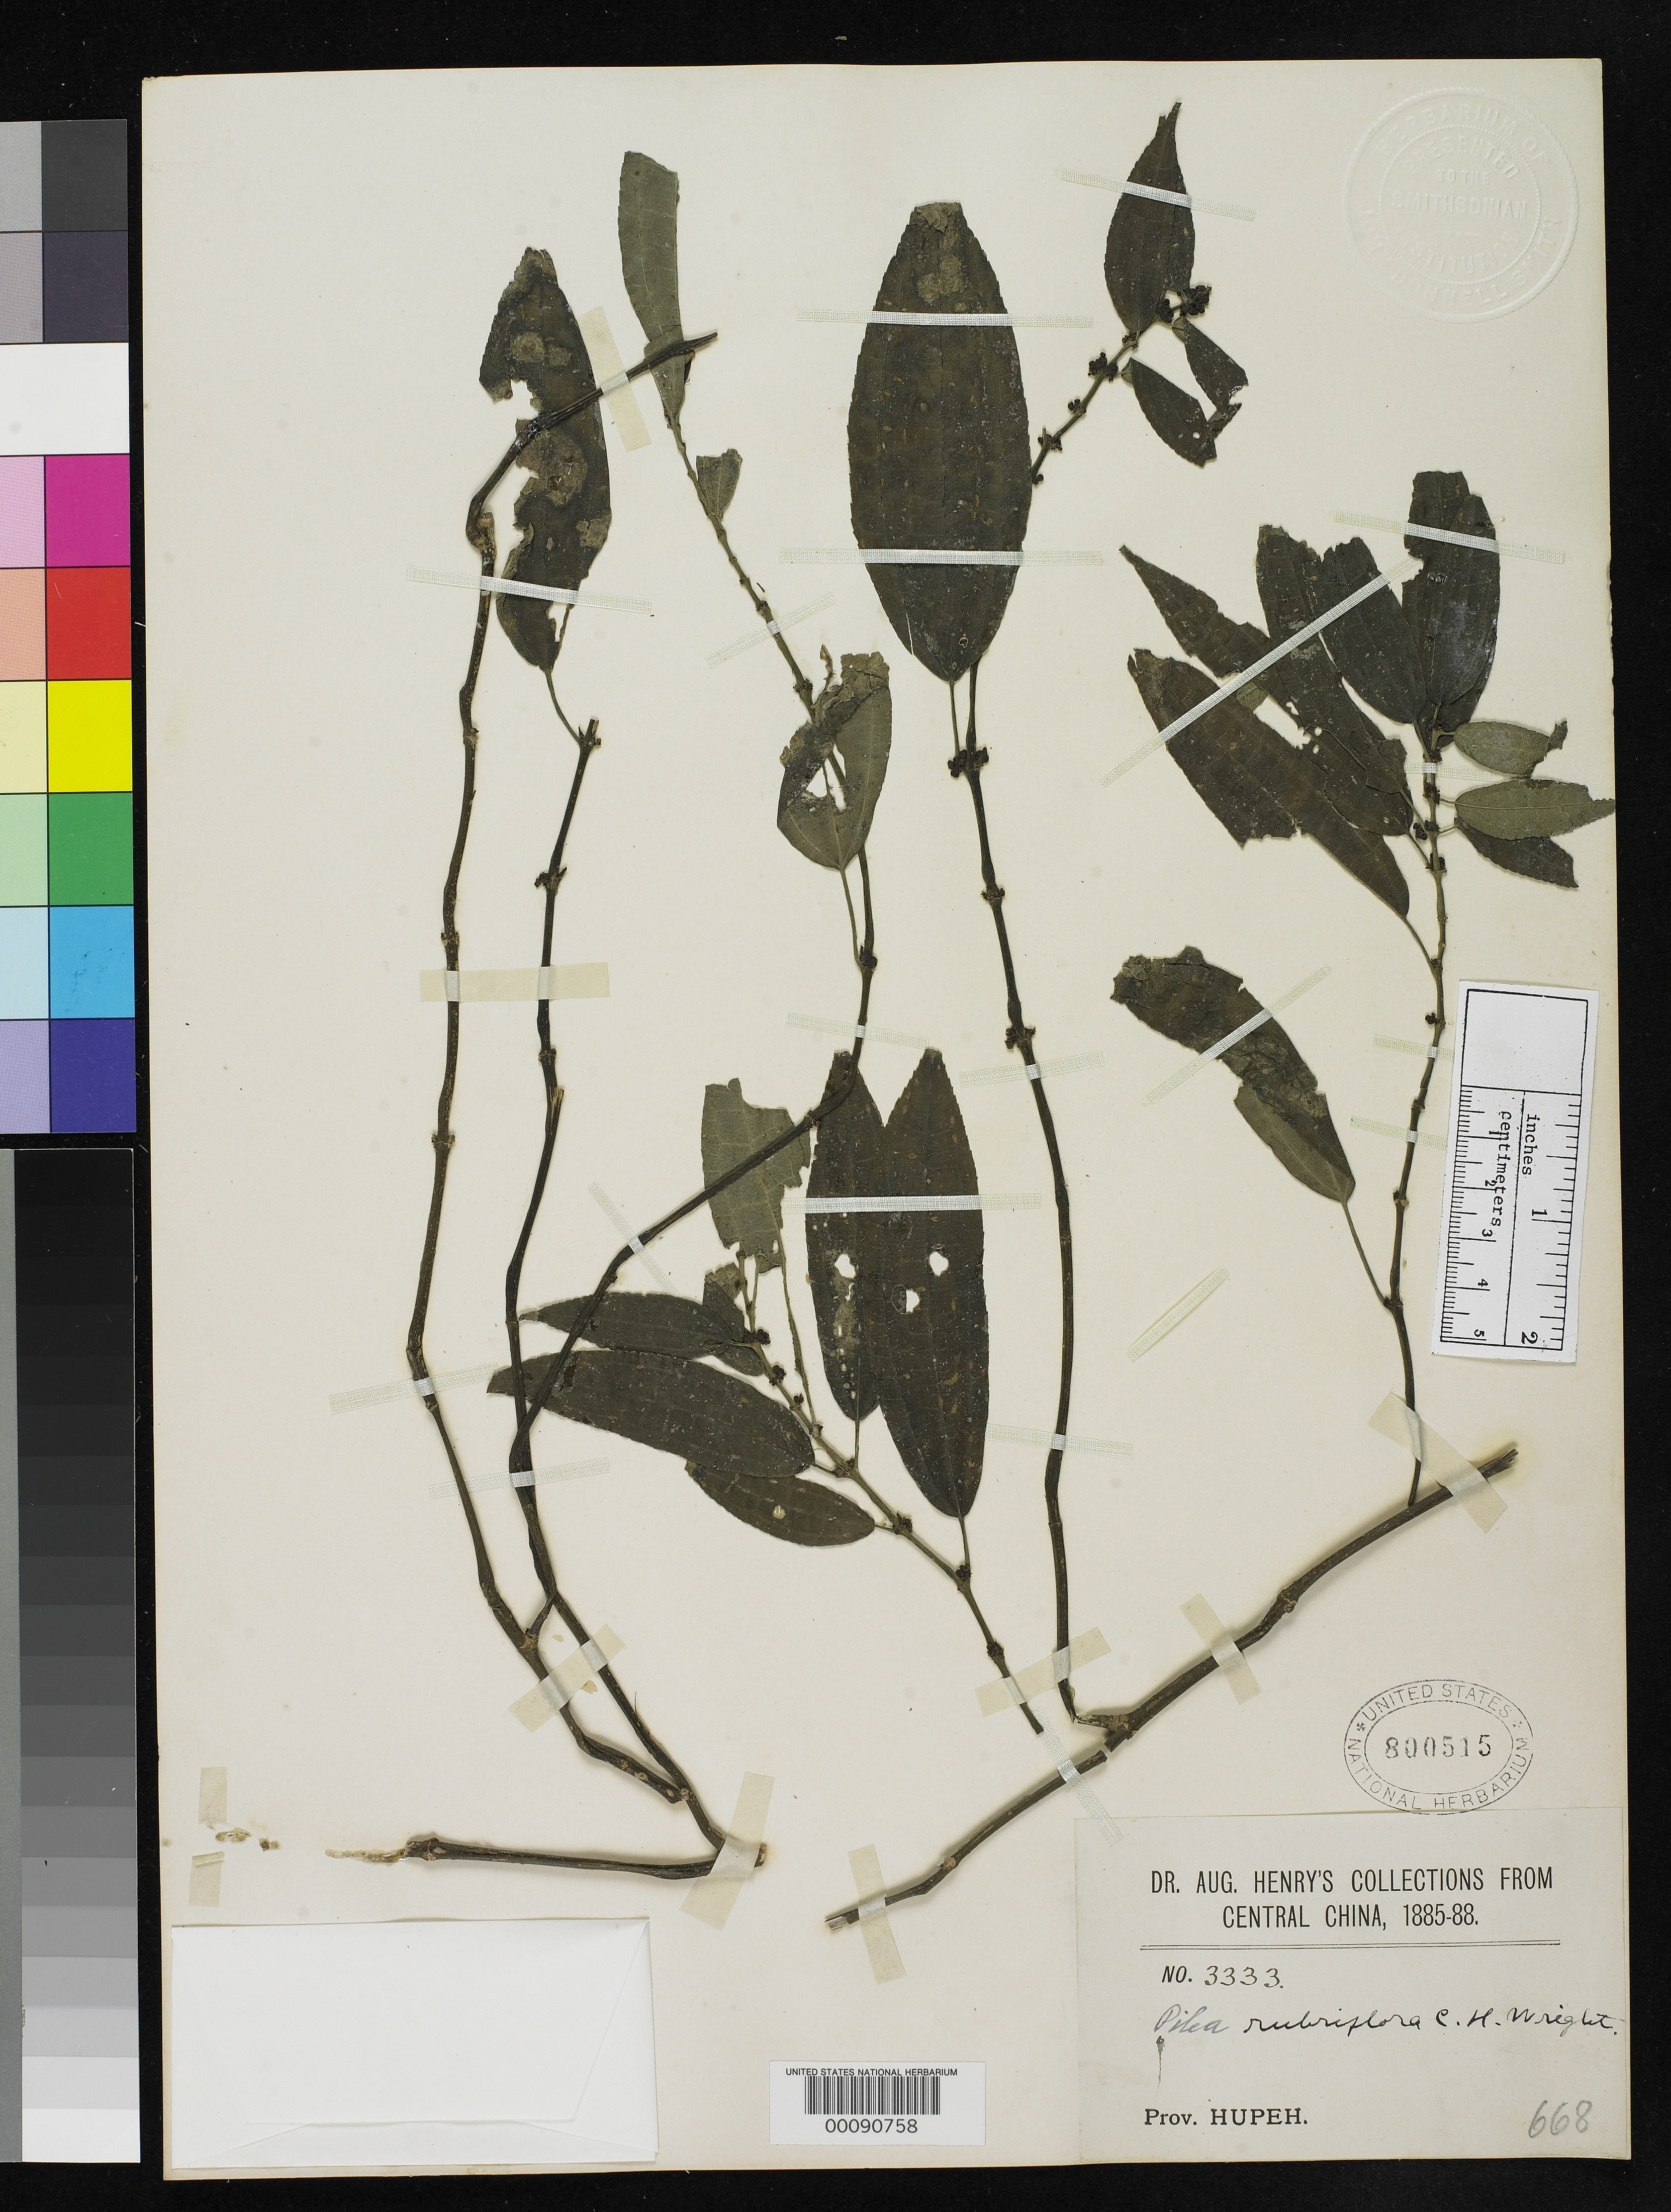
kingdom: Plantae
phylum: Tracheophyta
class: Magnoliopsida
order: Rosales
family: Urticaceae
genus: Pilea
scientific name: Pilea rubriflora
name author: C.H. Wright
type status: Isotype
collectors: A. Henry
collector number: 3333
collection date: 1885/1888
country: China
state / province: Hubei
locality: Central China. Prov. Hupeh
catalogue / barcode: US 800515